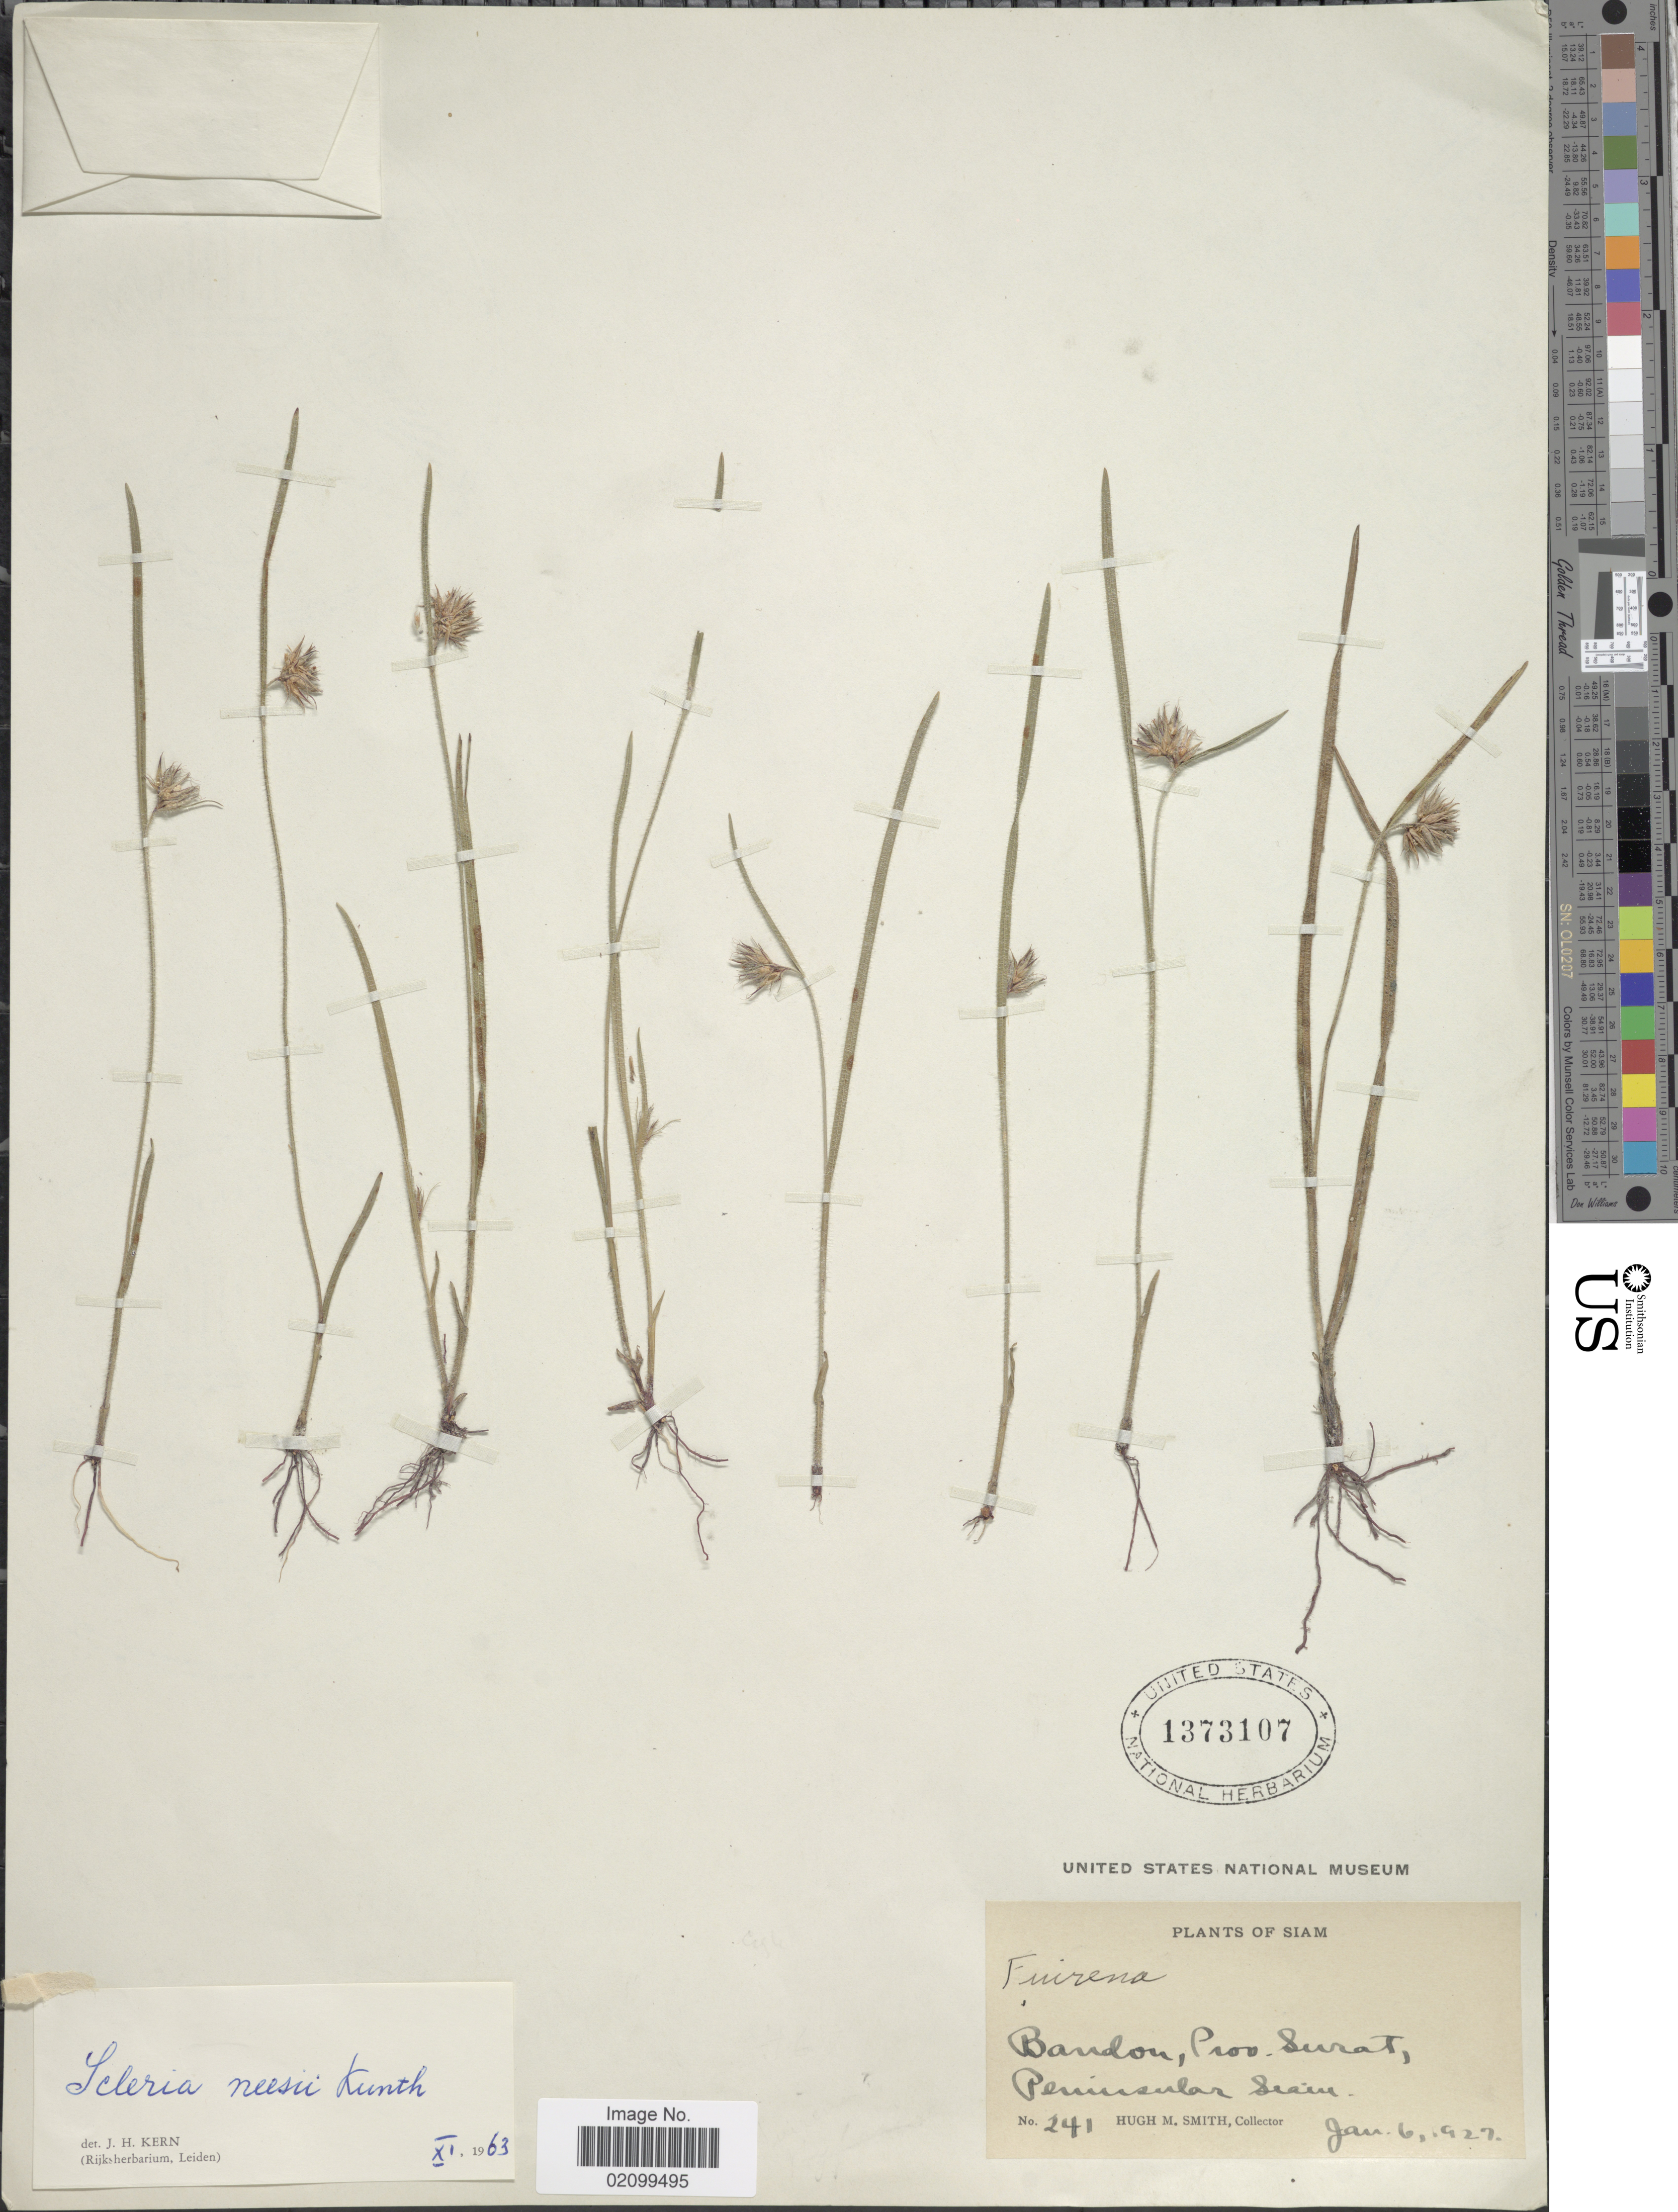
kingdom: Plantae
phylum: Tracheophyta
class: Liliopsida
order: Poales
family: Cyperaceae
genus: Scleria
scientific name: Scleria neesii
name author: Kunth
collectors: H. M. Smith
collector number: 241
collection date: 1927-01-06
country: Thailand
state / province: Surat Thani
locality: Bandon, Prov. Surat, Peninsular Siam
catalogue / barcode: US 1373107